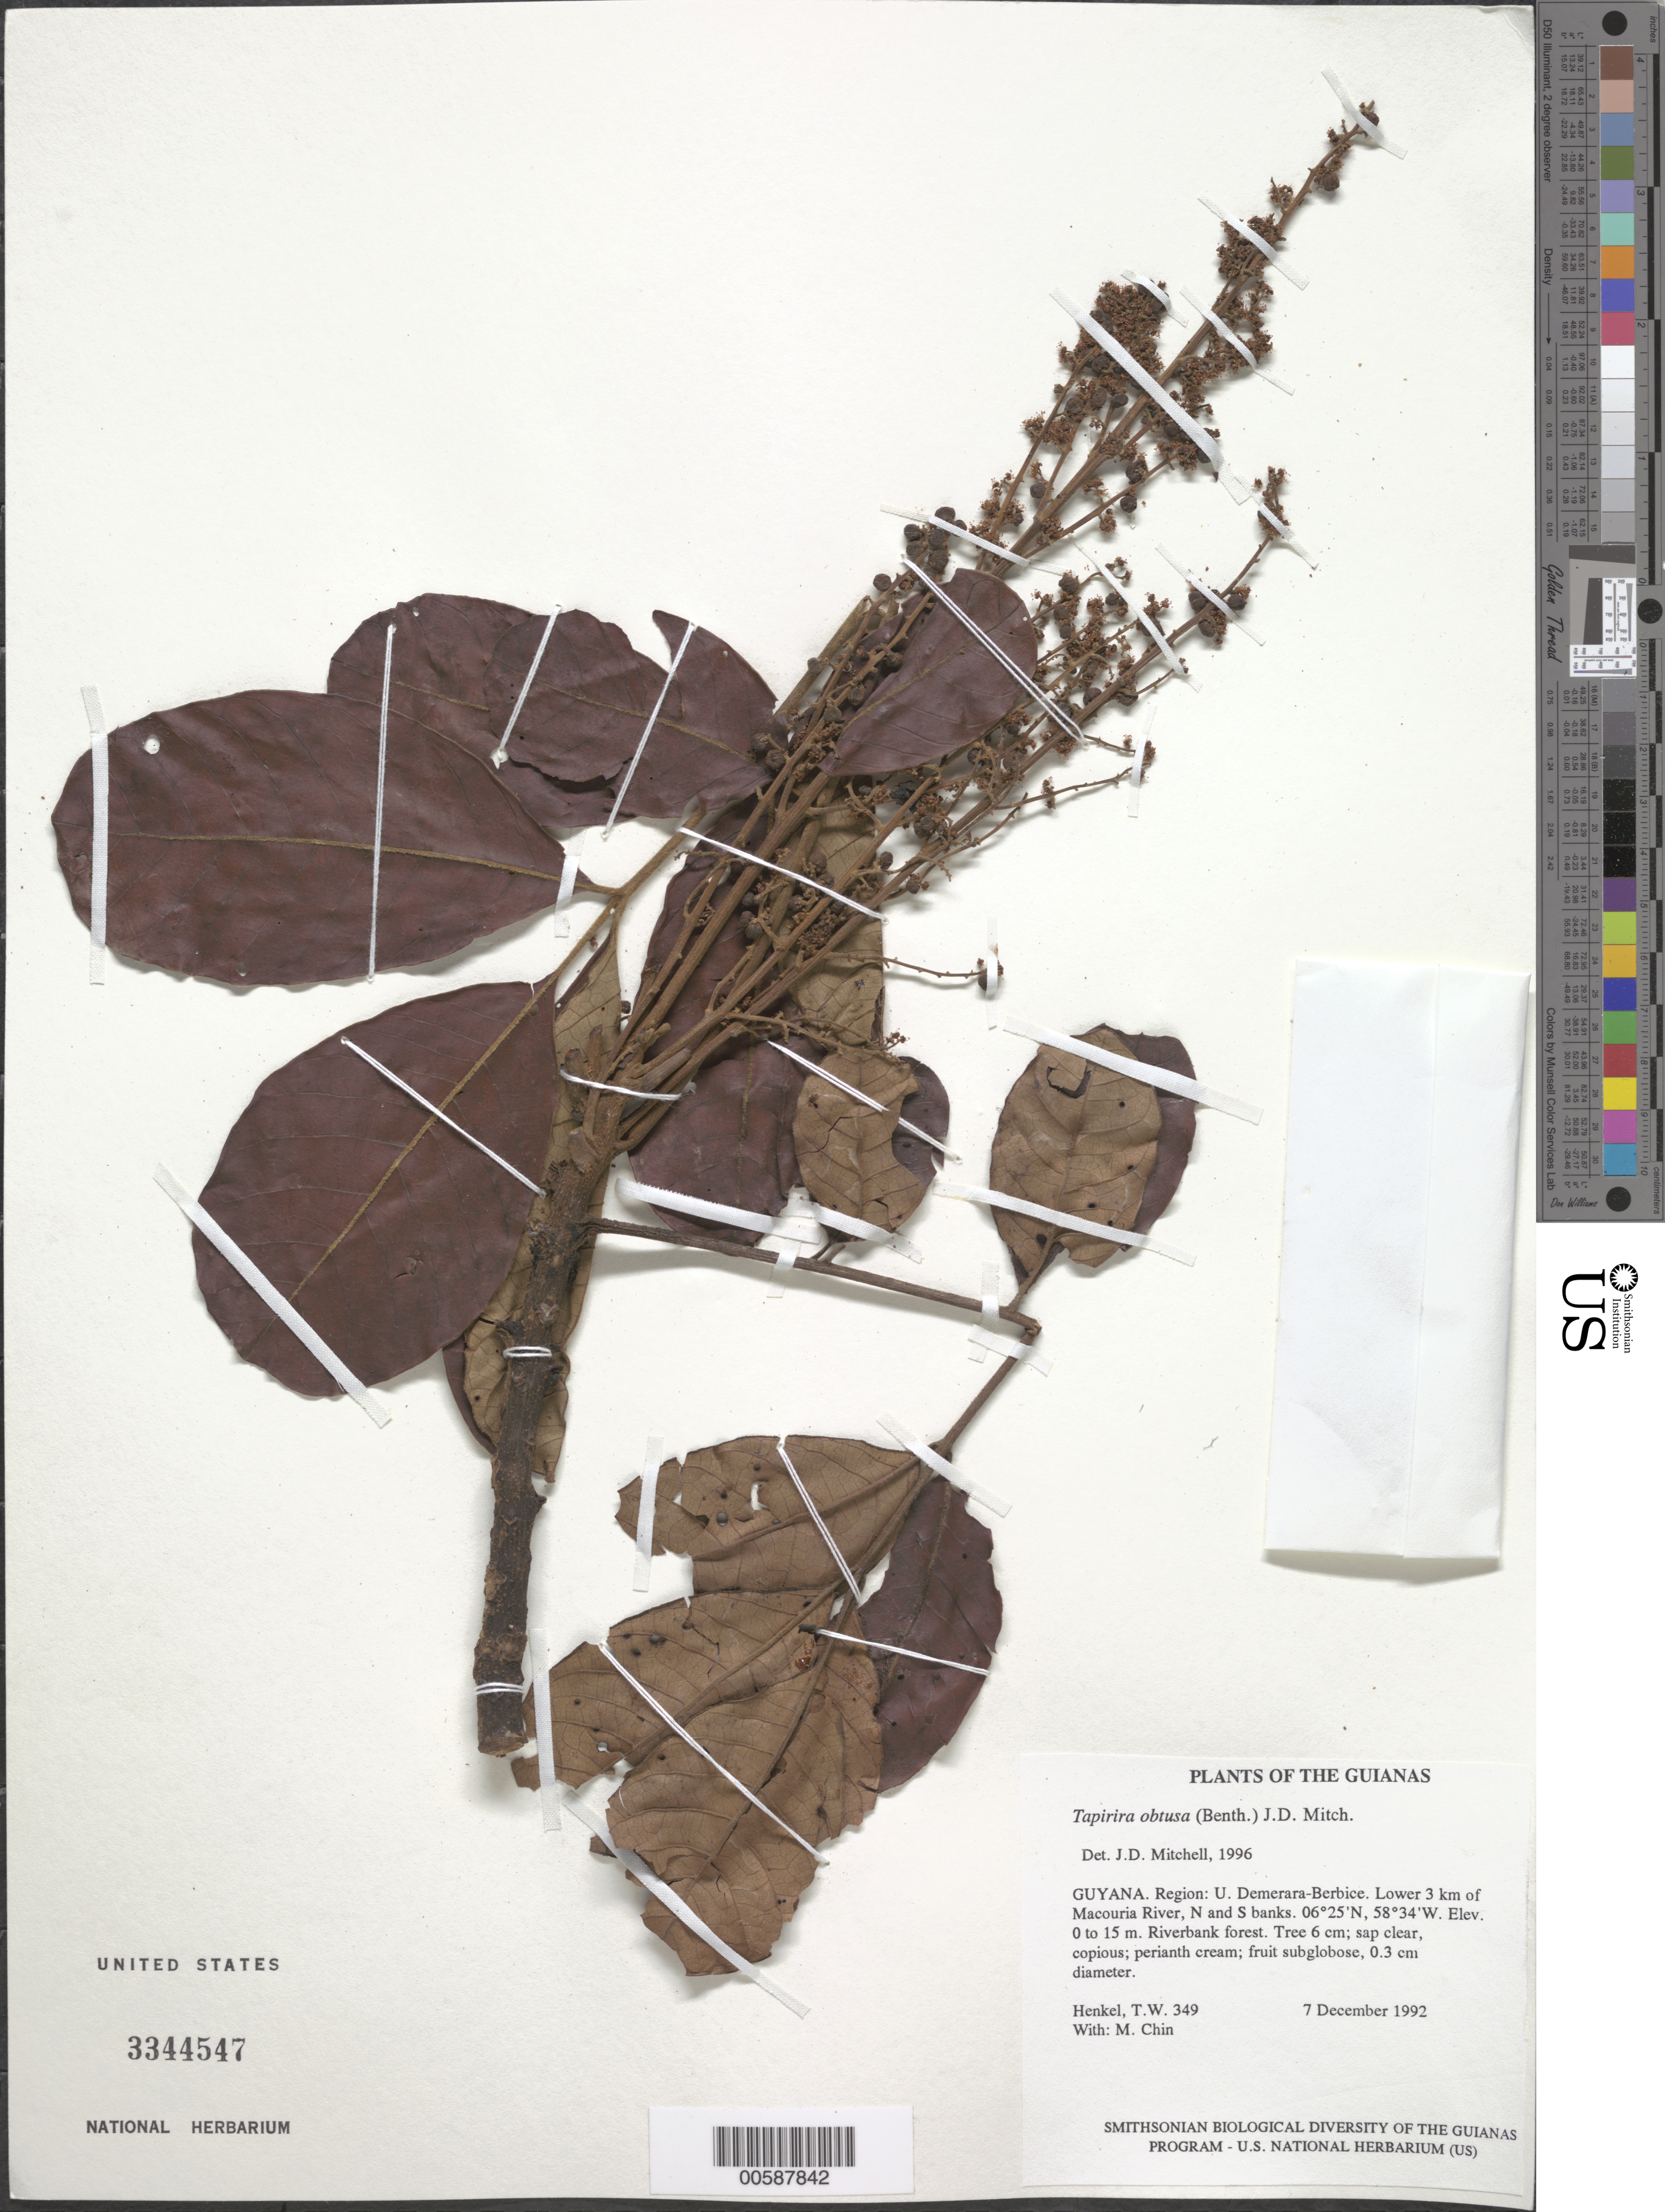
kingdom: Plantae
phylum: Tracheophyta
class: Magnoliopsida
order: Sapindales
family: Anacardiaceae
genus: Tapirira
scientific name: Tapirira obtusa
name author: (Benth.) J.D. Mitch.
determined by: Mitchell, John D.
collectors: T. Henkel & M. Chin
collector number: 349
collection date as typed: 7 December 1992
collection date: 1992-12-07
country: Guyana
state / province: U. Demerara-Berbice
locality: Lower 3 km of Macouria River, N and S banks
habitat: Riverbank forest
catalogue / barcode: US 3344547